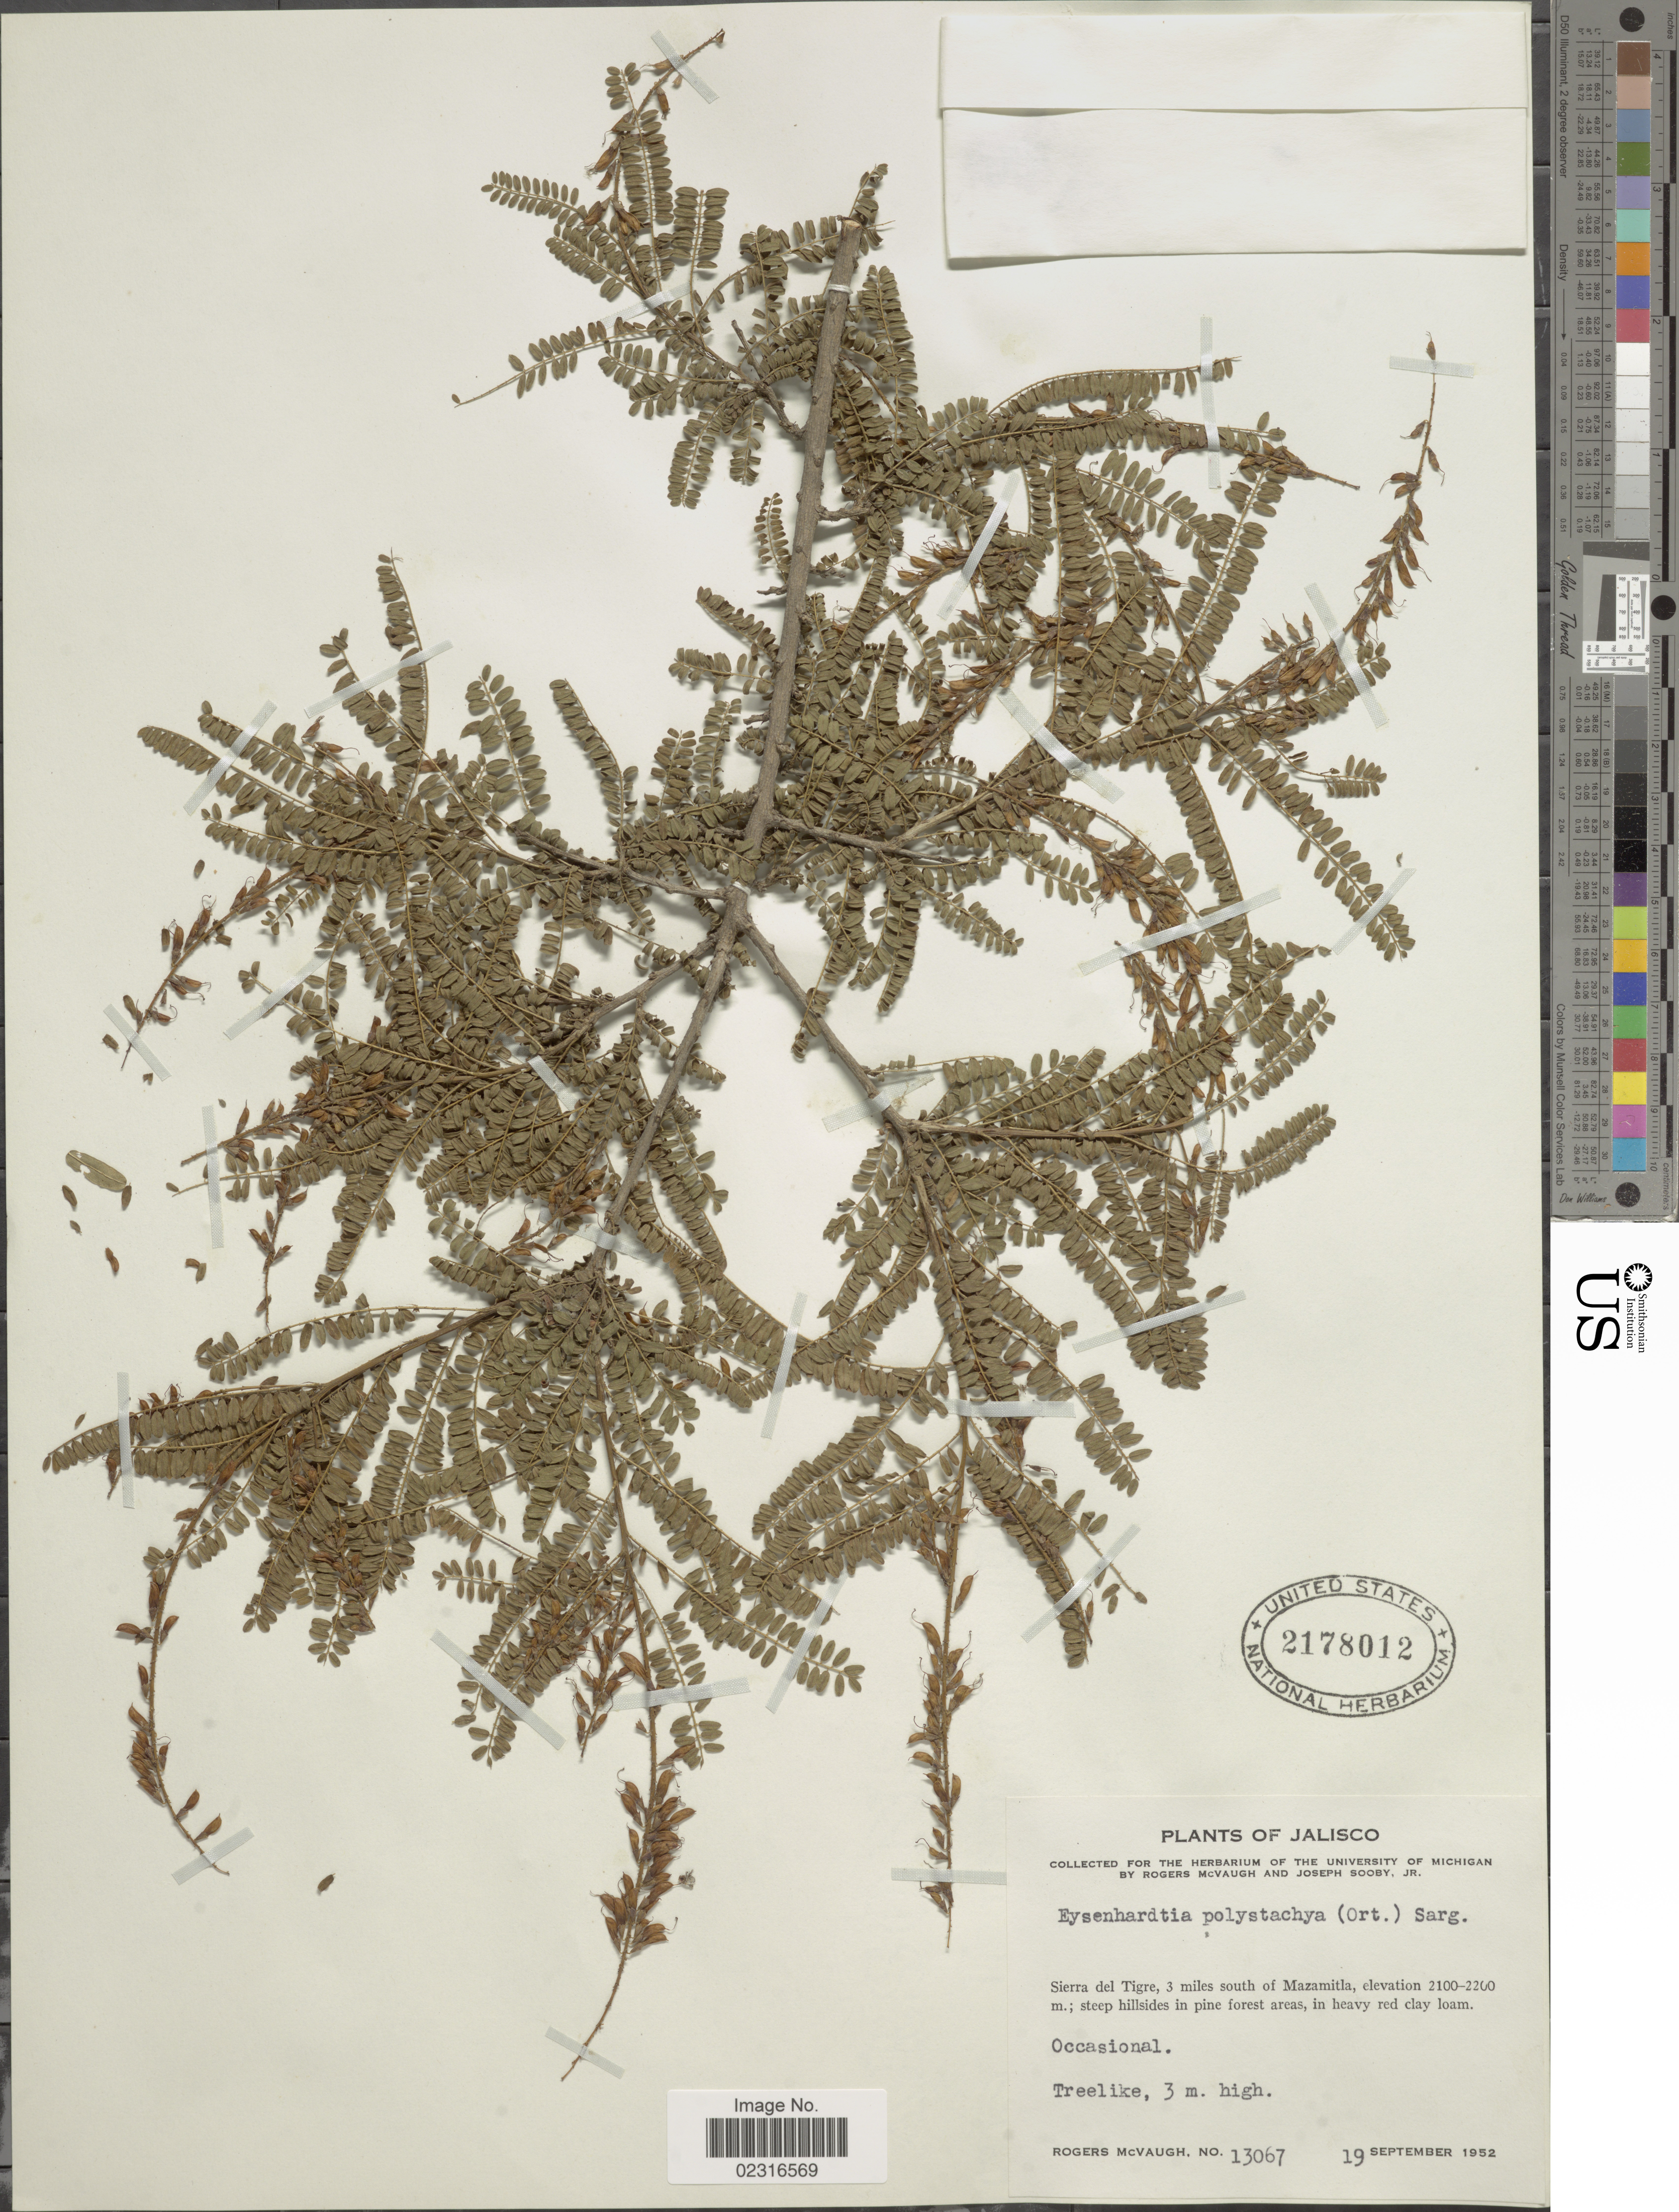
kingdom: Plantae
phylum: Tracheophyta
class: Magnoliopsida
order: Fabales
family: Fabaceae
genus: Eysenhardtia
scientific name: Eysenhardtia polystachya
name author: (Ortega) Sarg.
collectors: R. McVaugh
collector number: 13067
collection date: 1952-09-19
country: Mexico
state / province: Jalisco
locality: Sierra del Tigre, 3 miles south of Mazamitla.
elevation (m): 2100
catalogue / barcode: US 2178012